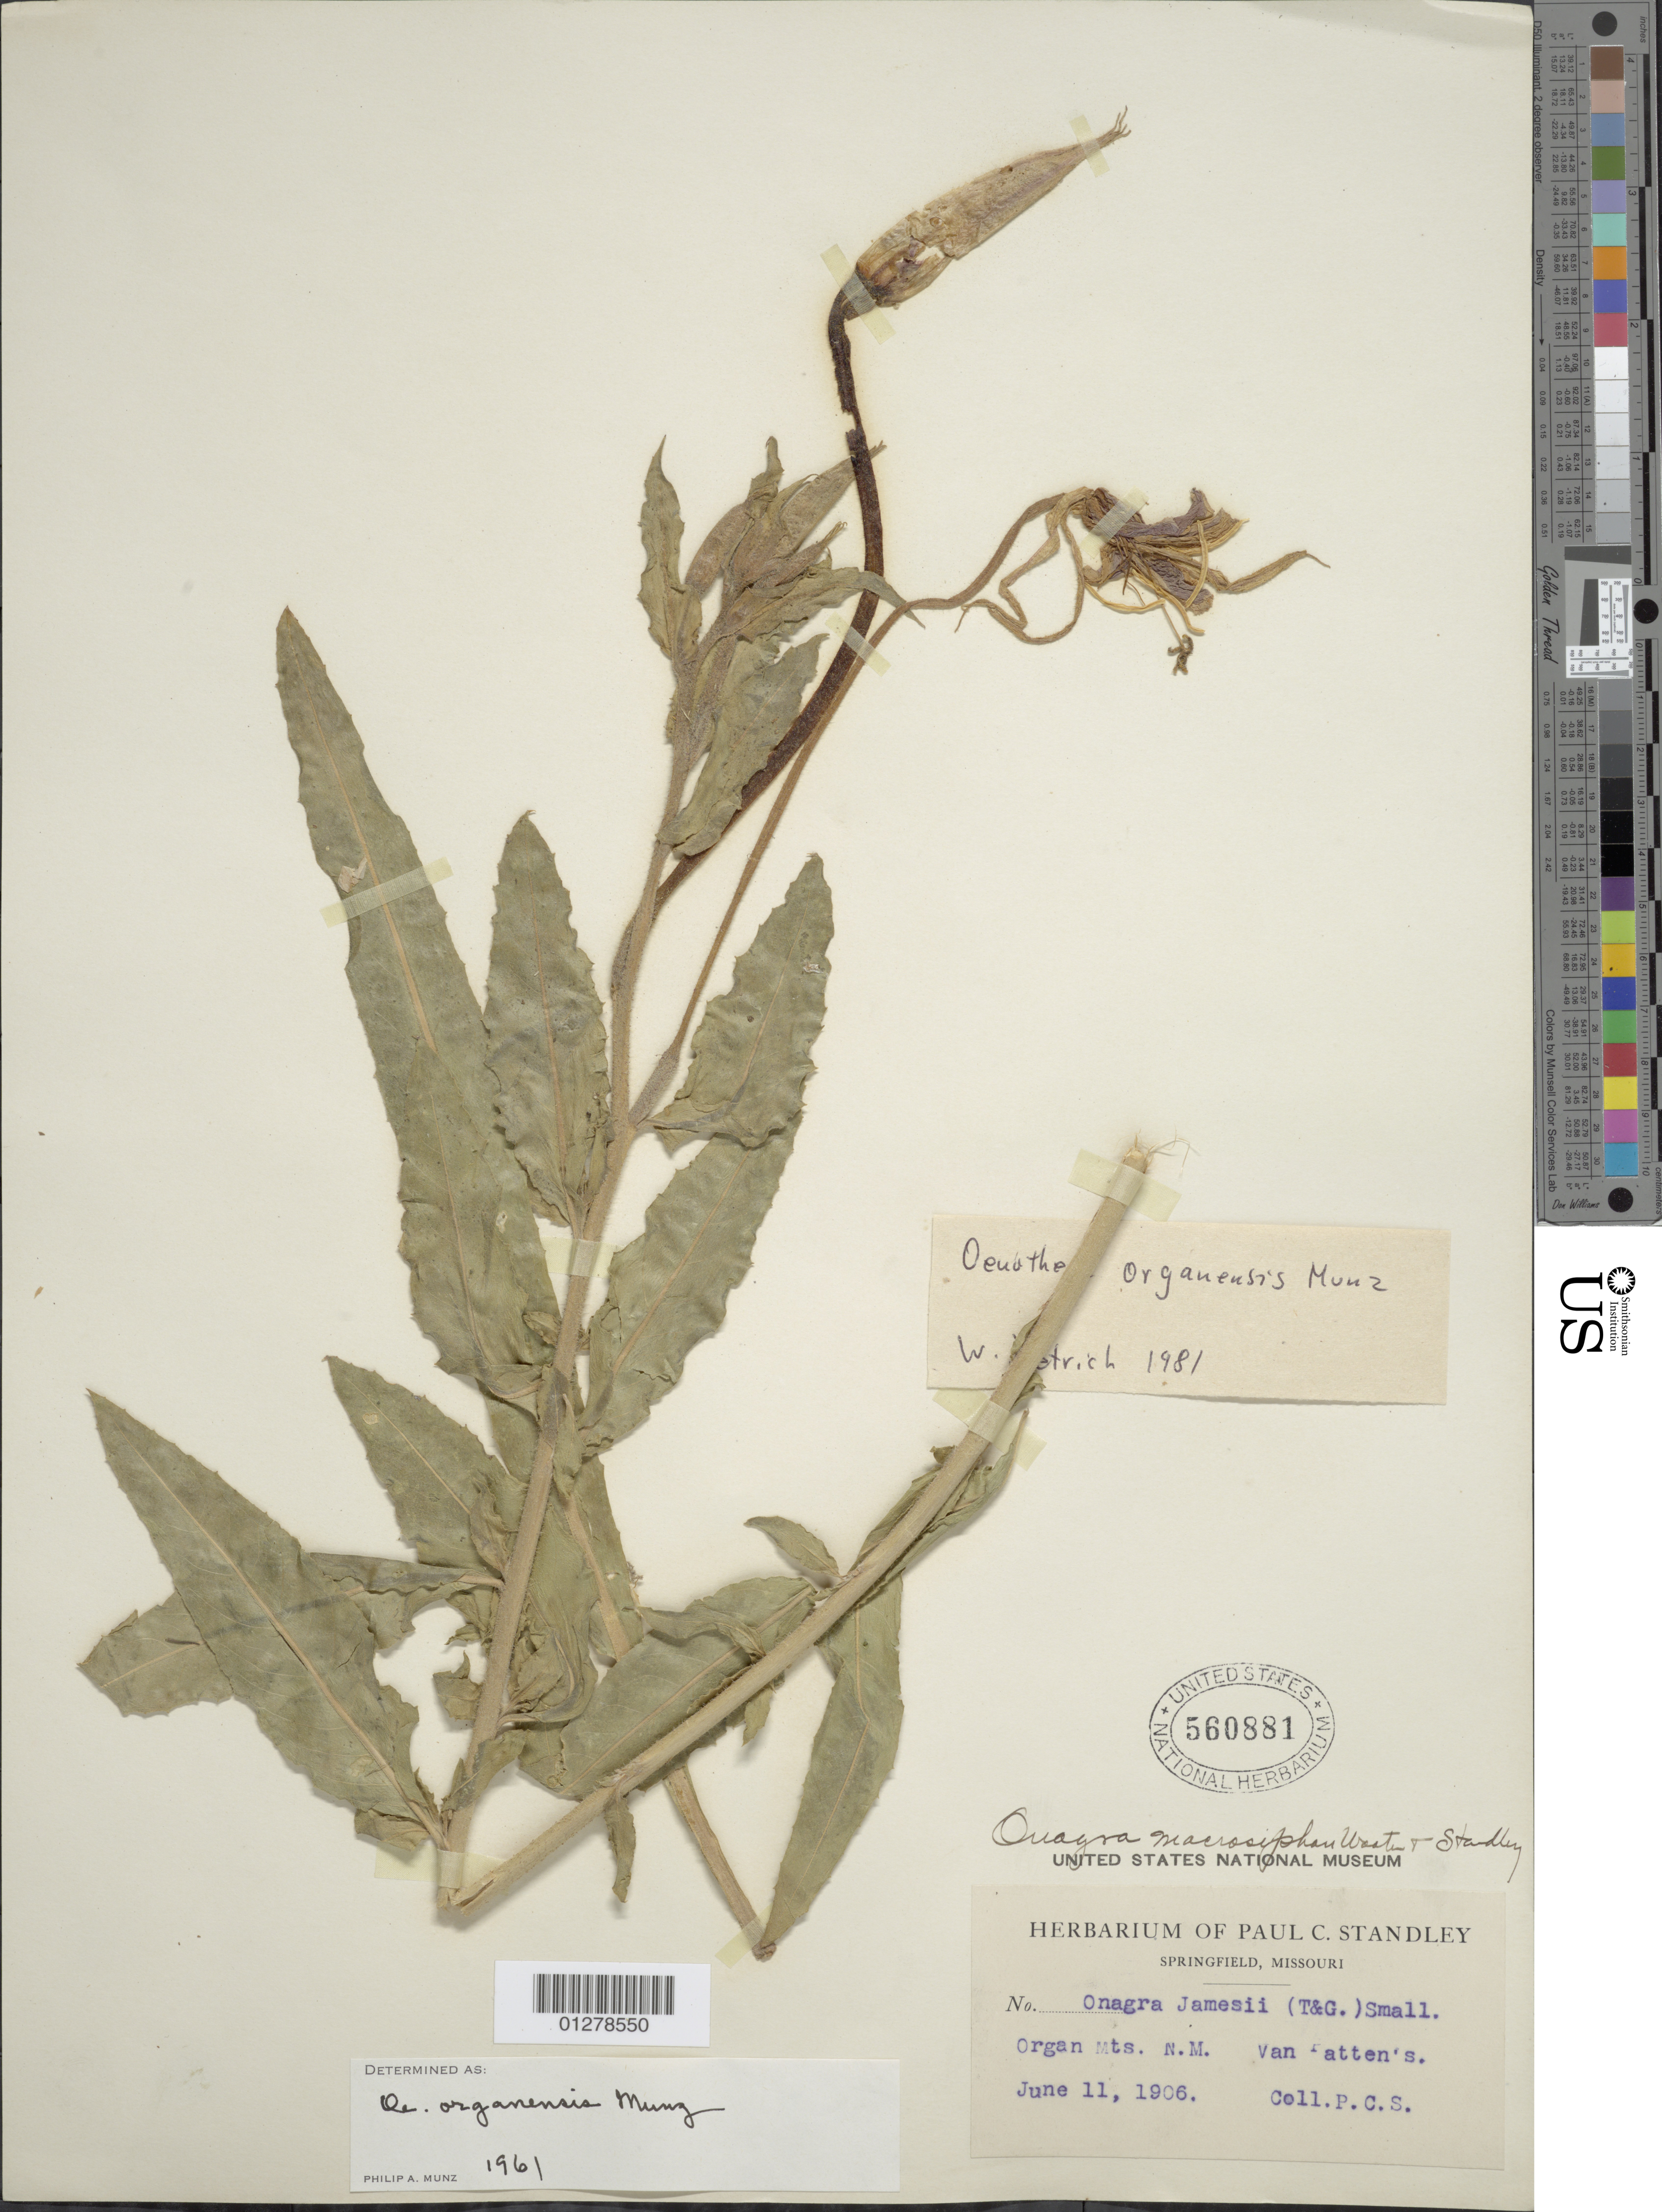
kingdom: Plantae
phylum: Tracheophyta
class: Magnoliopsida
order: Myrtales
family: Onagraceae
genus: Oenothera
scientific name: Oenothera organensis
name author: Munz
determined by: Dietrich, W.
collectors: P. C. Standley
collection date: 1906-06-11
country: United States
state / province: Missouri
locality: Organ Mts. N.M. Van Patten's. Springfield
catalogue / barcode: US 560881